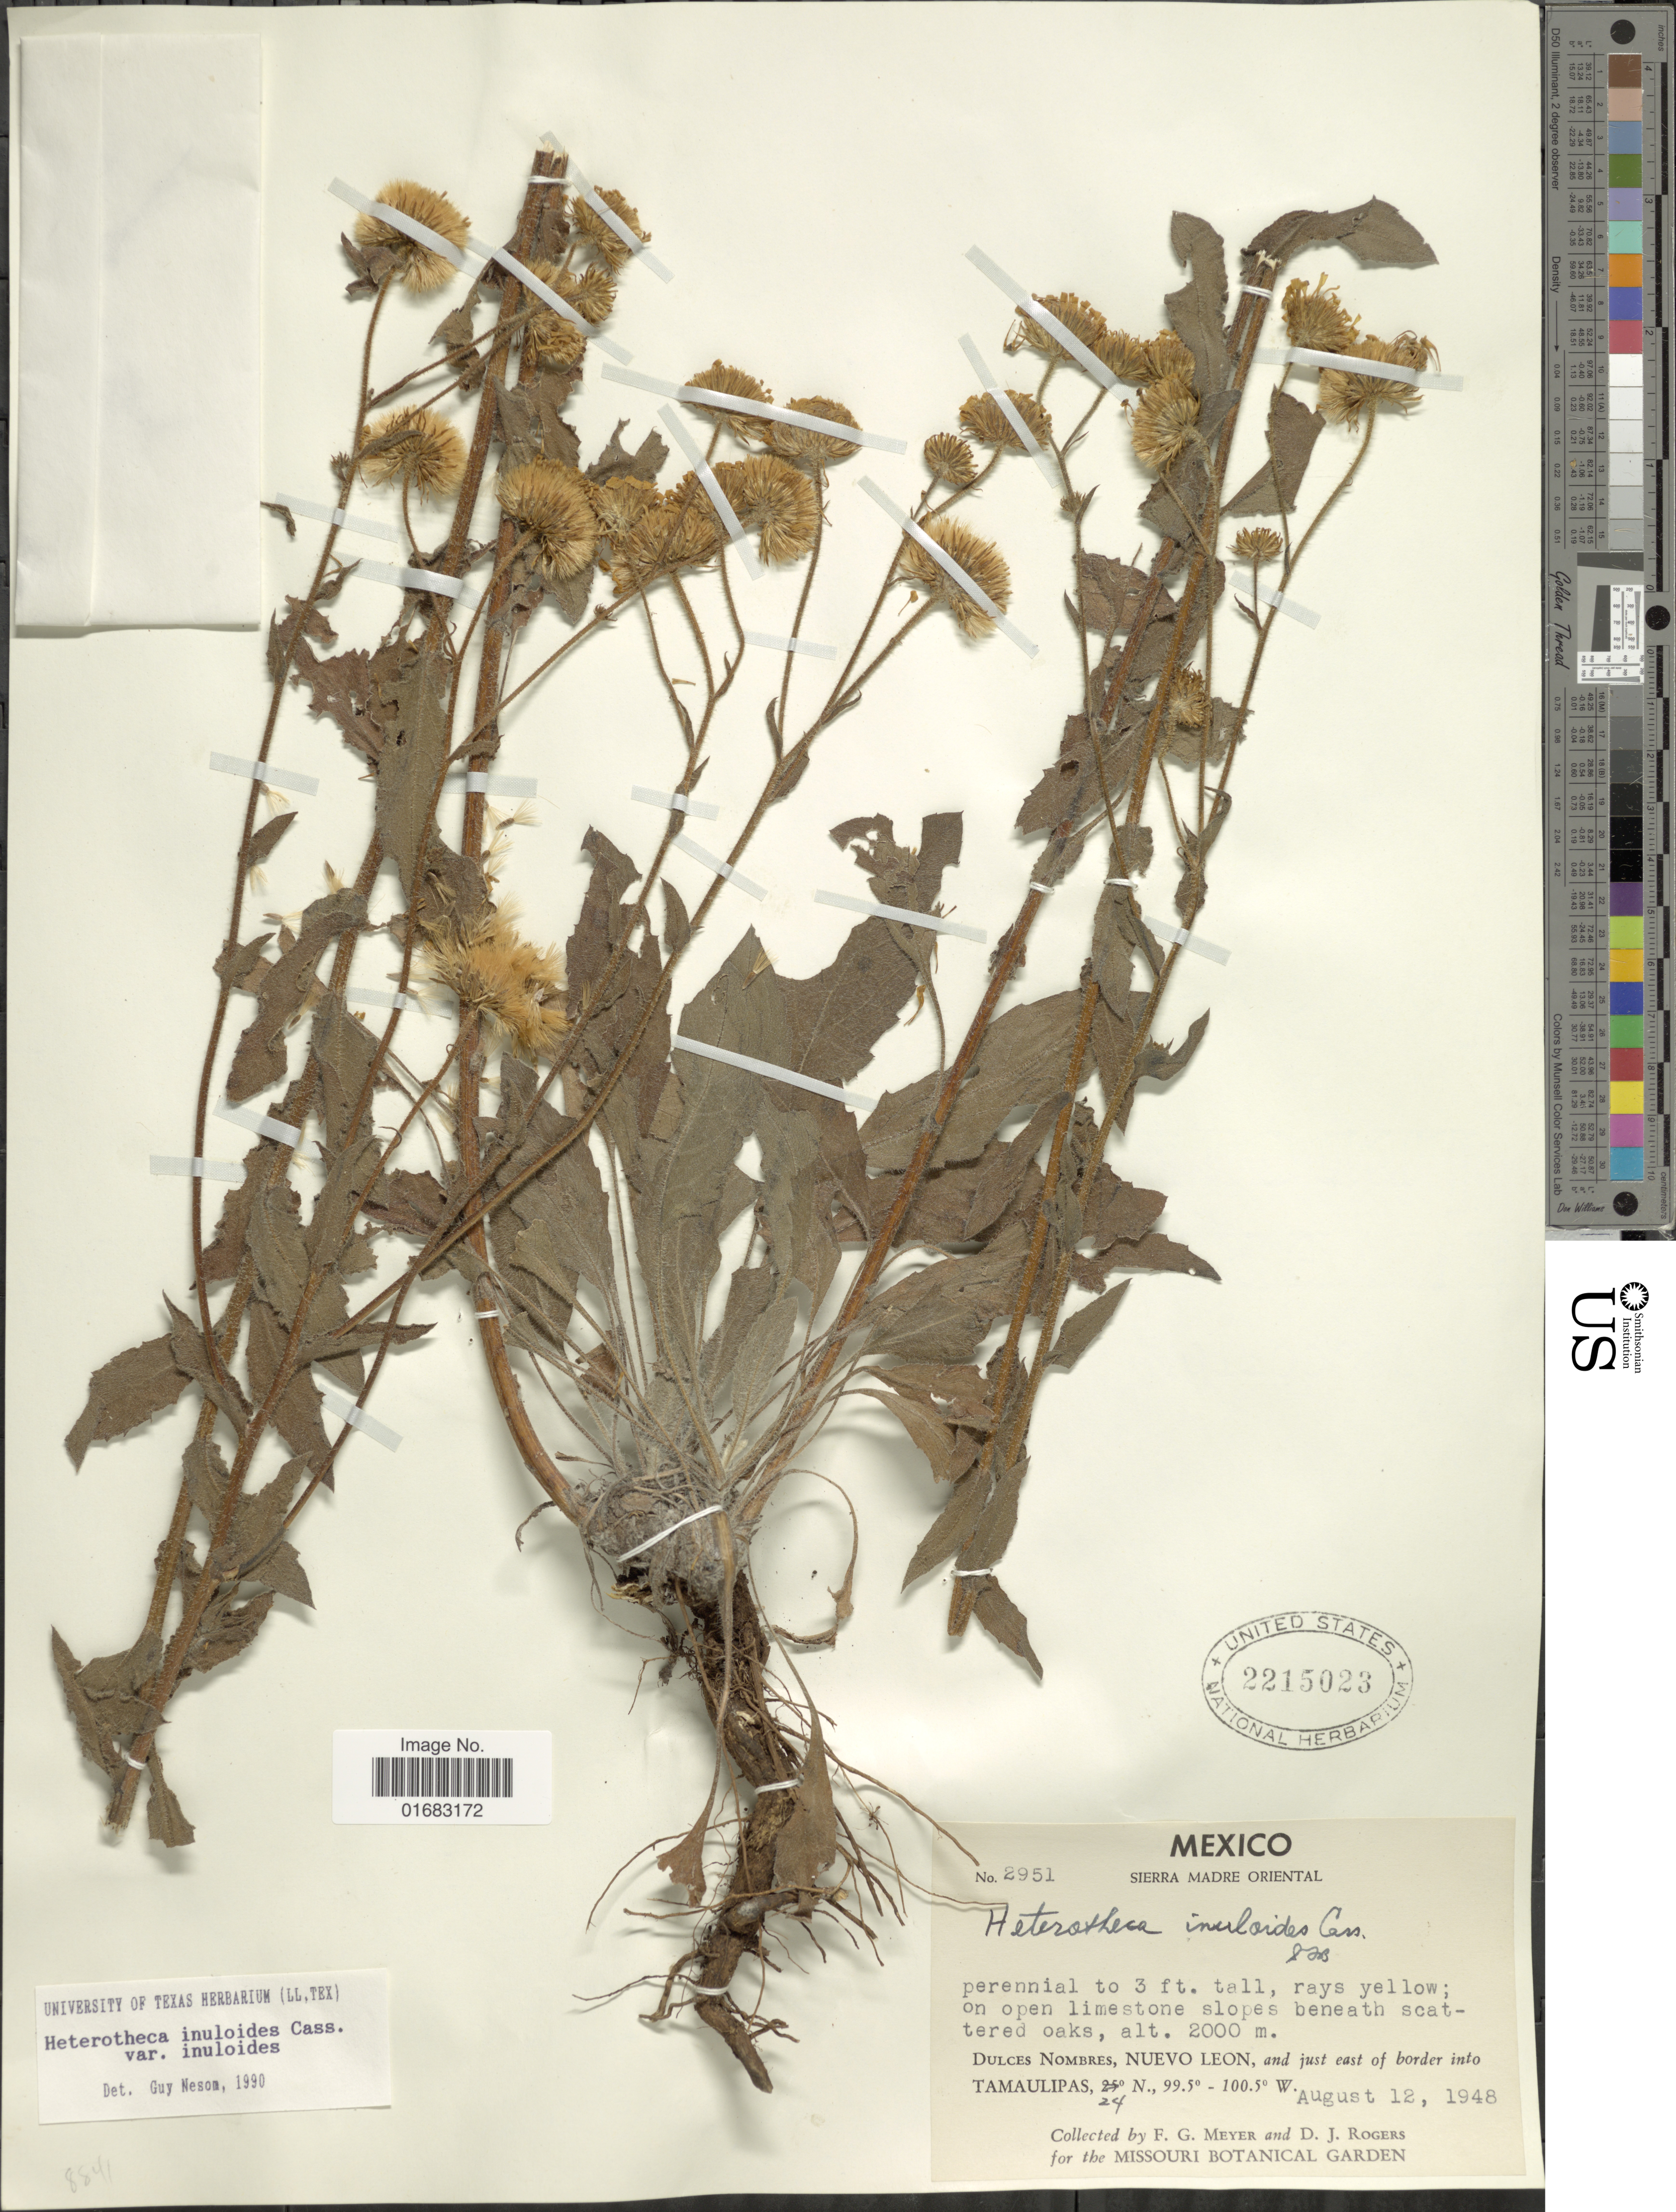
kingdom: Plantae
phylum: Tracheophyta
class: Magnoliopsida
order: Asterales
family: Asteraceae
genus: Heterotheca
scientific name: Heterotheca inuloides var. inuloides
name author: Cass.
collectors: F. G. Meyer & D. J. Rogers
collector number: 2951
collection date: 1948-08-12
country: Mexico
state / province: Nuevo León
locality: Mexico. Sierra Madre Oriental. on open limestone slopes beneath scatered oaks. Dulces Nombres, Nuevo León, and just east of border into Tamaulipas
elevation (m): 2000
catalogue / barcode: US 2215023